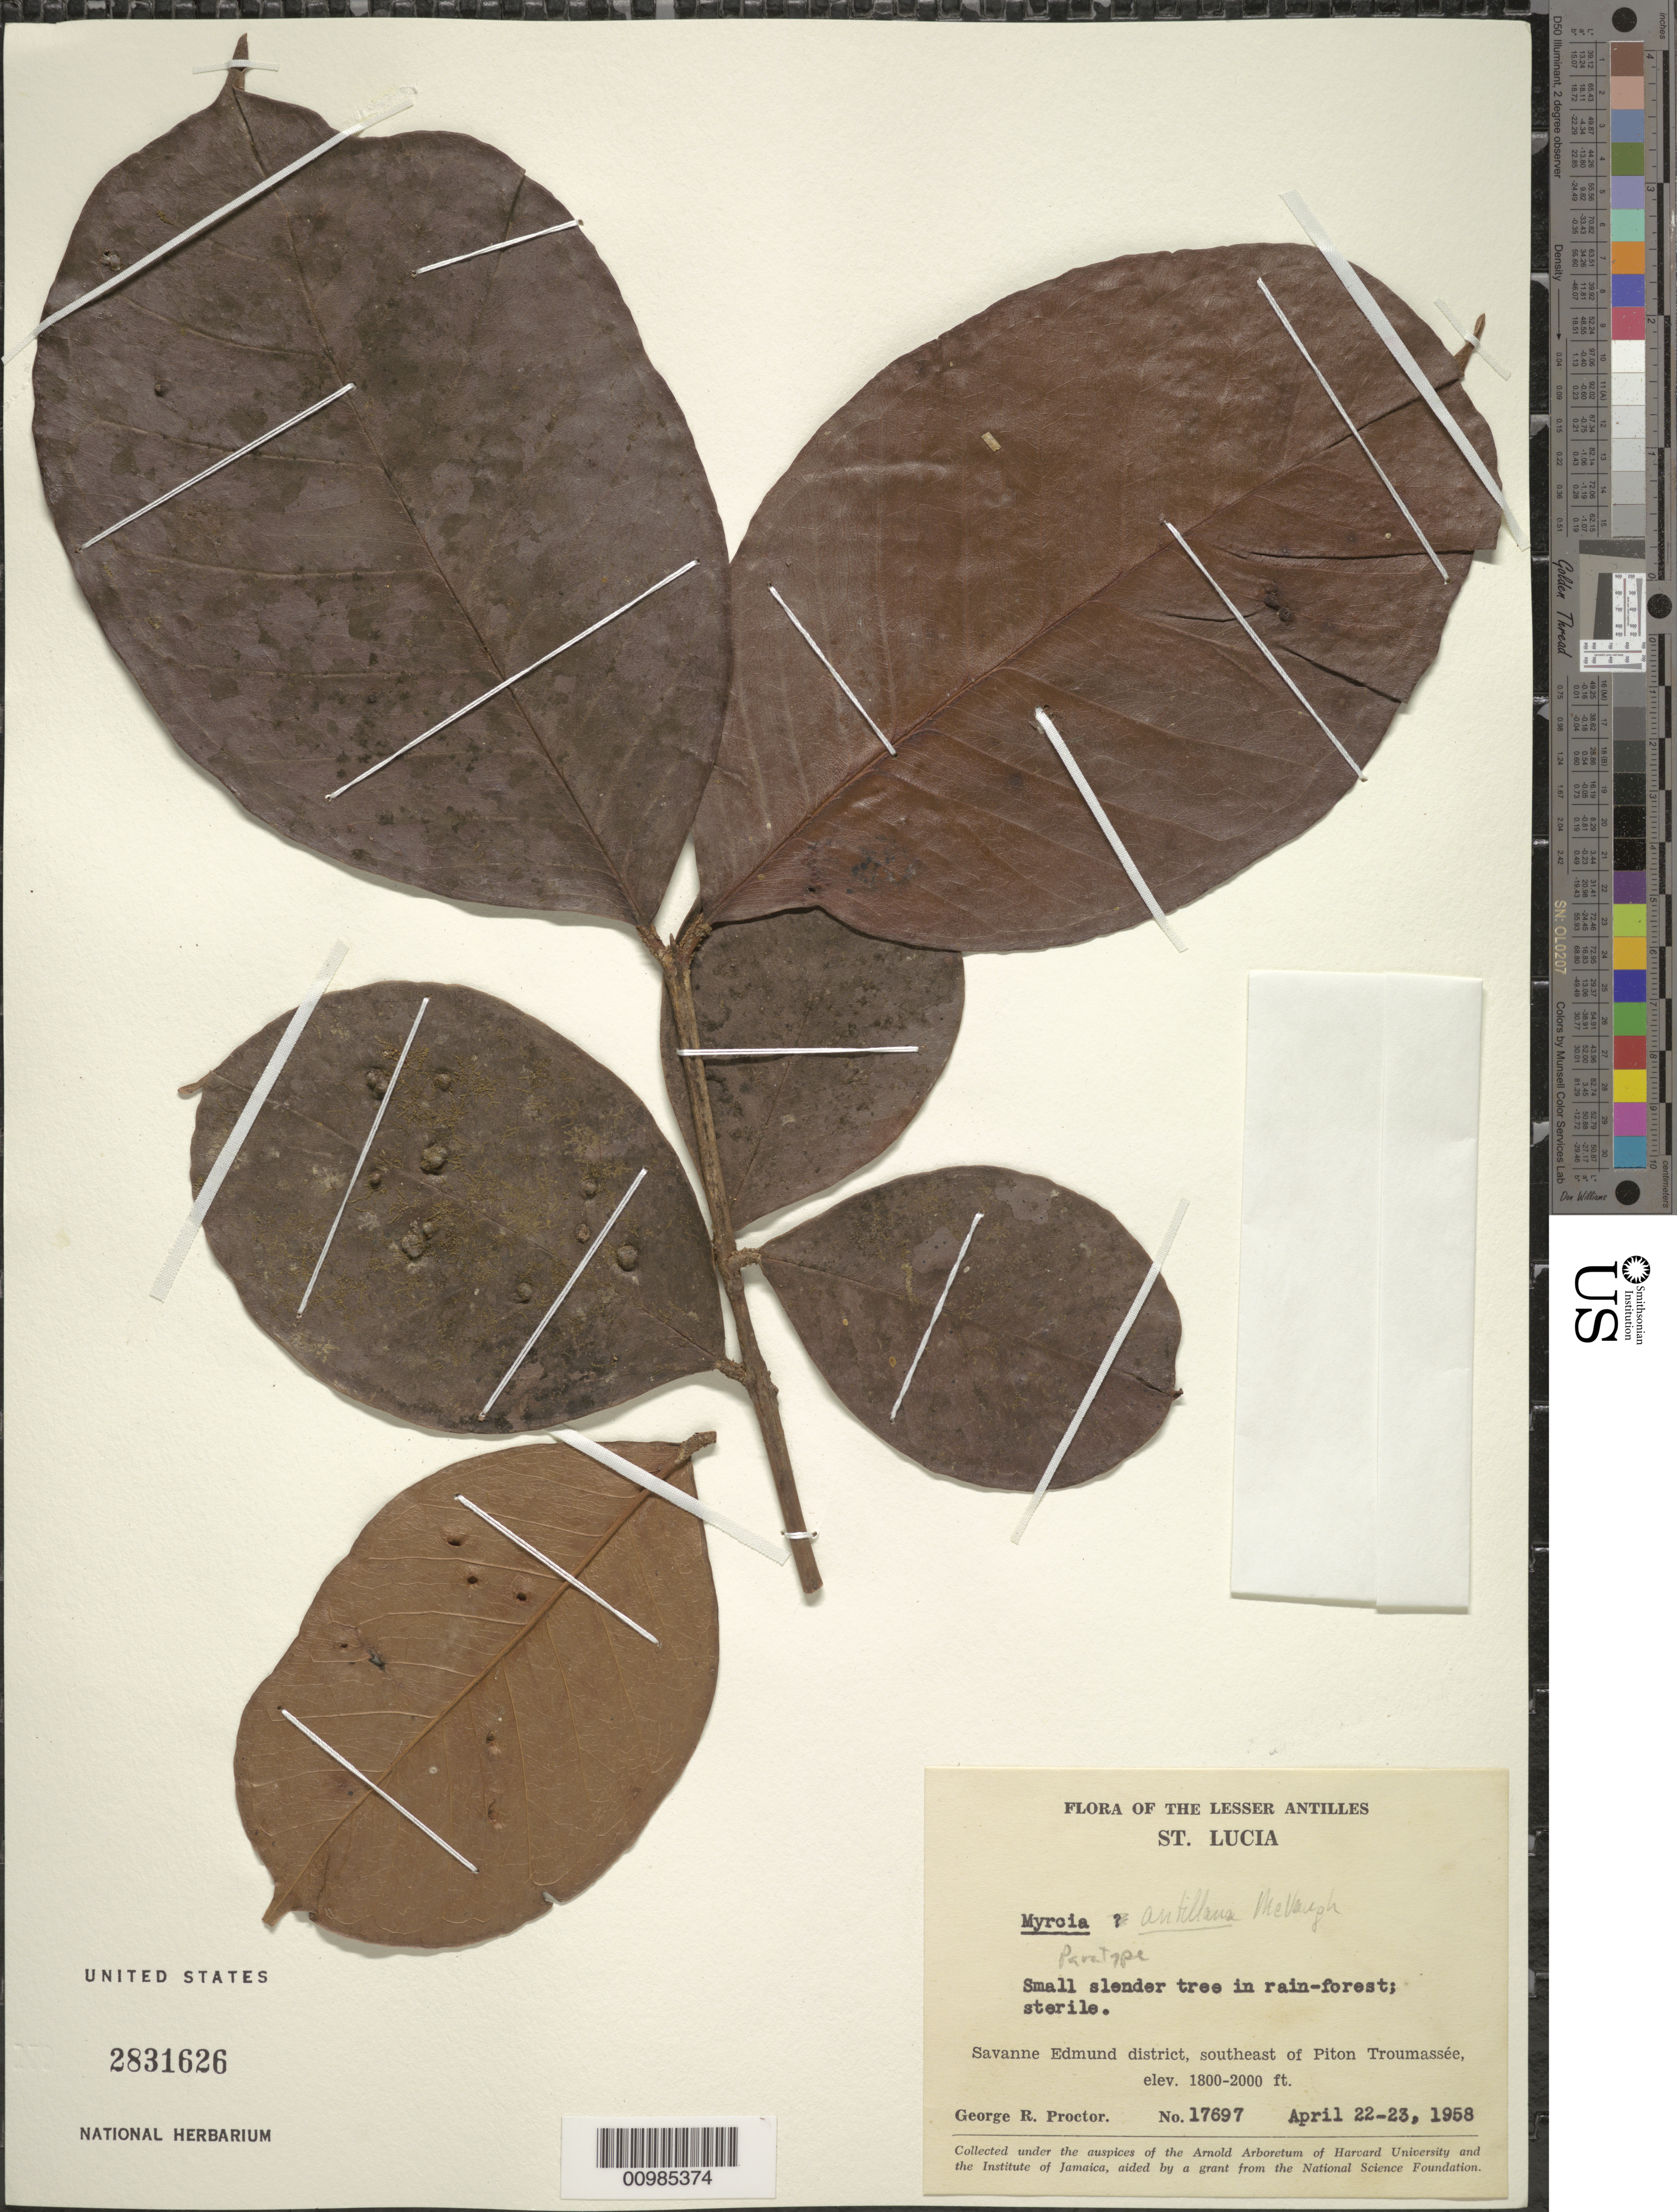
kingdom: Plantae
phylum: Tracheophyta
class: Magnoliopsida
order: Myrtales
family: Myrtaceae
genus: Myrcia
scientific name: Myrcia antillana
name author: McVaugh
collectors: G. R. Proctor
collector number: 17697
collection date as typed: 22 Apr 1958 to 23 Apr 1958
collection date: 1958-04-22/1958-04-23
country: St. Lucia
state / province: Savanne Edmund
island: St. Lucia I.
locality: SE of Piton Troumassée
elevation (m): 549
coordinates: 0 N, 0 E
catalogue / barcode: US 2831626